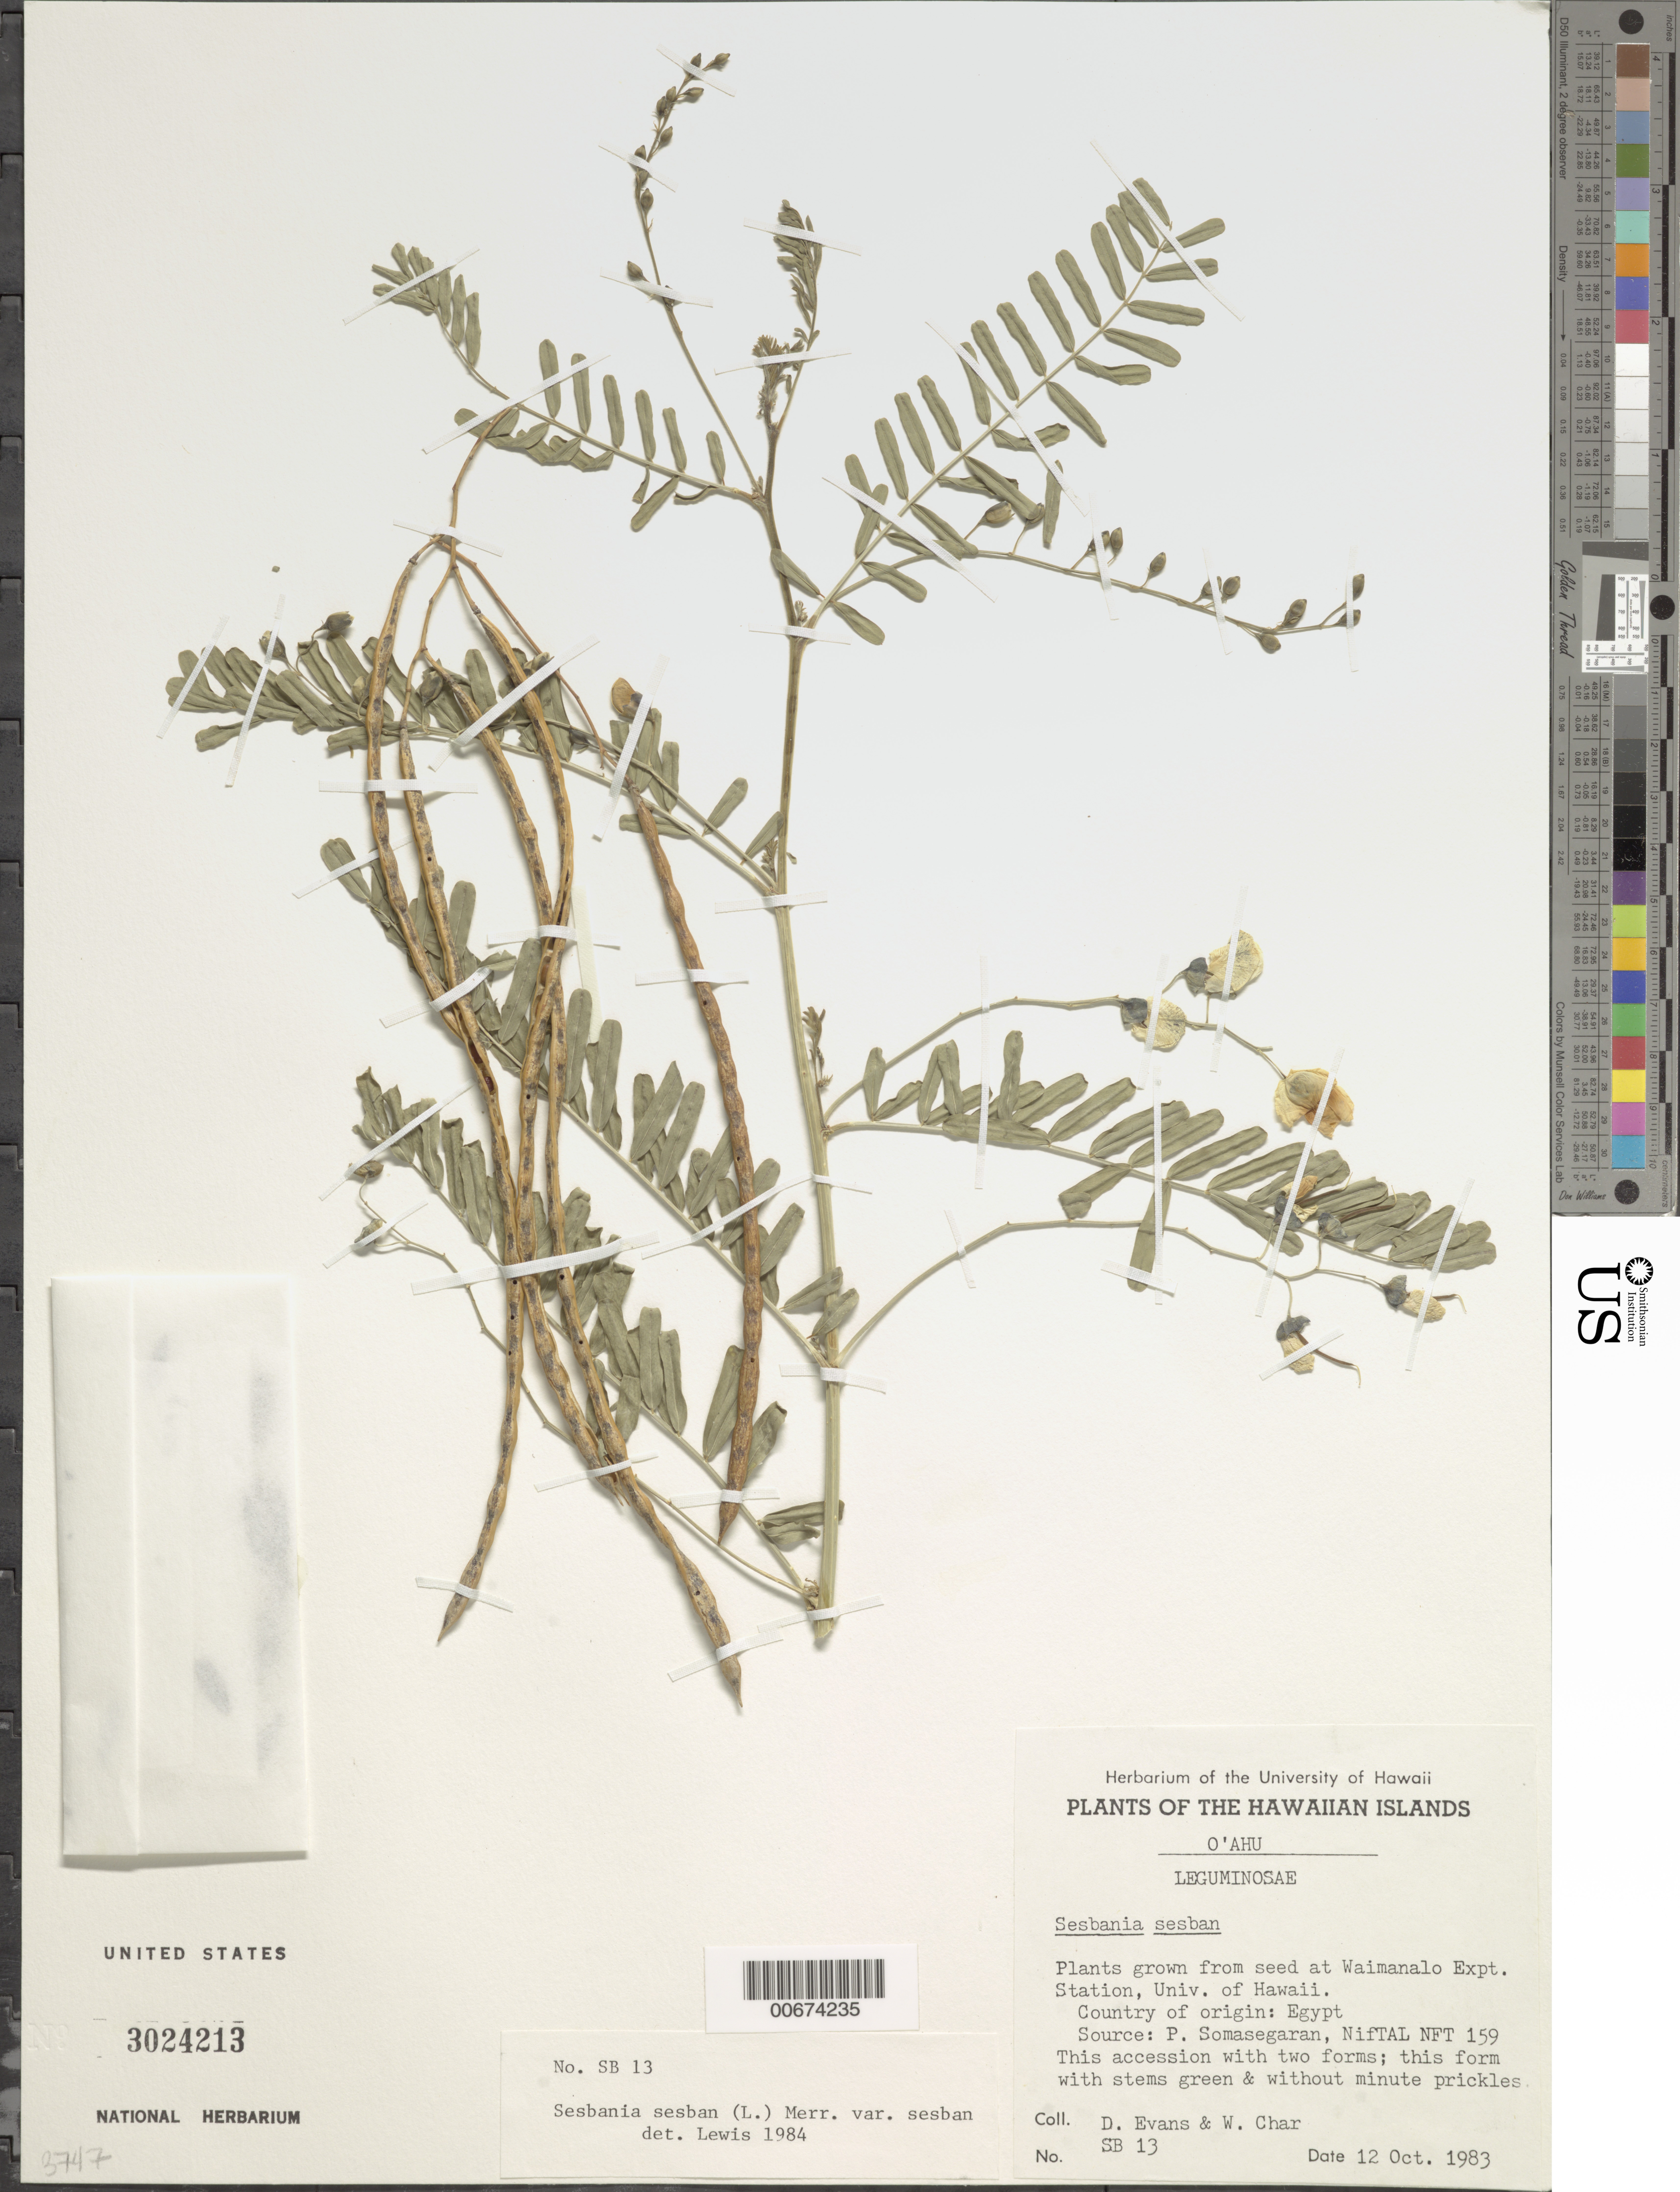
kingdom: Plantae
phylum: Tracheophyta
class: Magnoliopsida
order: Fabales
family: Fabaceae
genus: Sesbania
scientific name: Sesbania sesban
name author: (L.) Merr.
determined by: Lewis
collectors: D. Evans & W. Char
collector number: SB13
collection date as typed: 12 Oct 1983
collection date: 1983-10-12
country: United States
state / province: Hawaii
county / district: Honolulu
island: Oahu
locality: Waimanalo Extp. Station, Univ. of Hawaii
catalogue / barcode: US 3024213